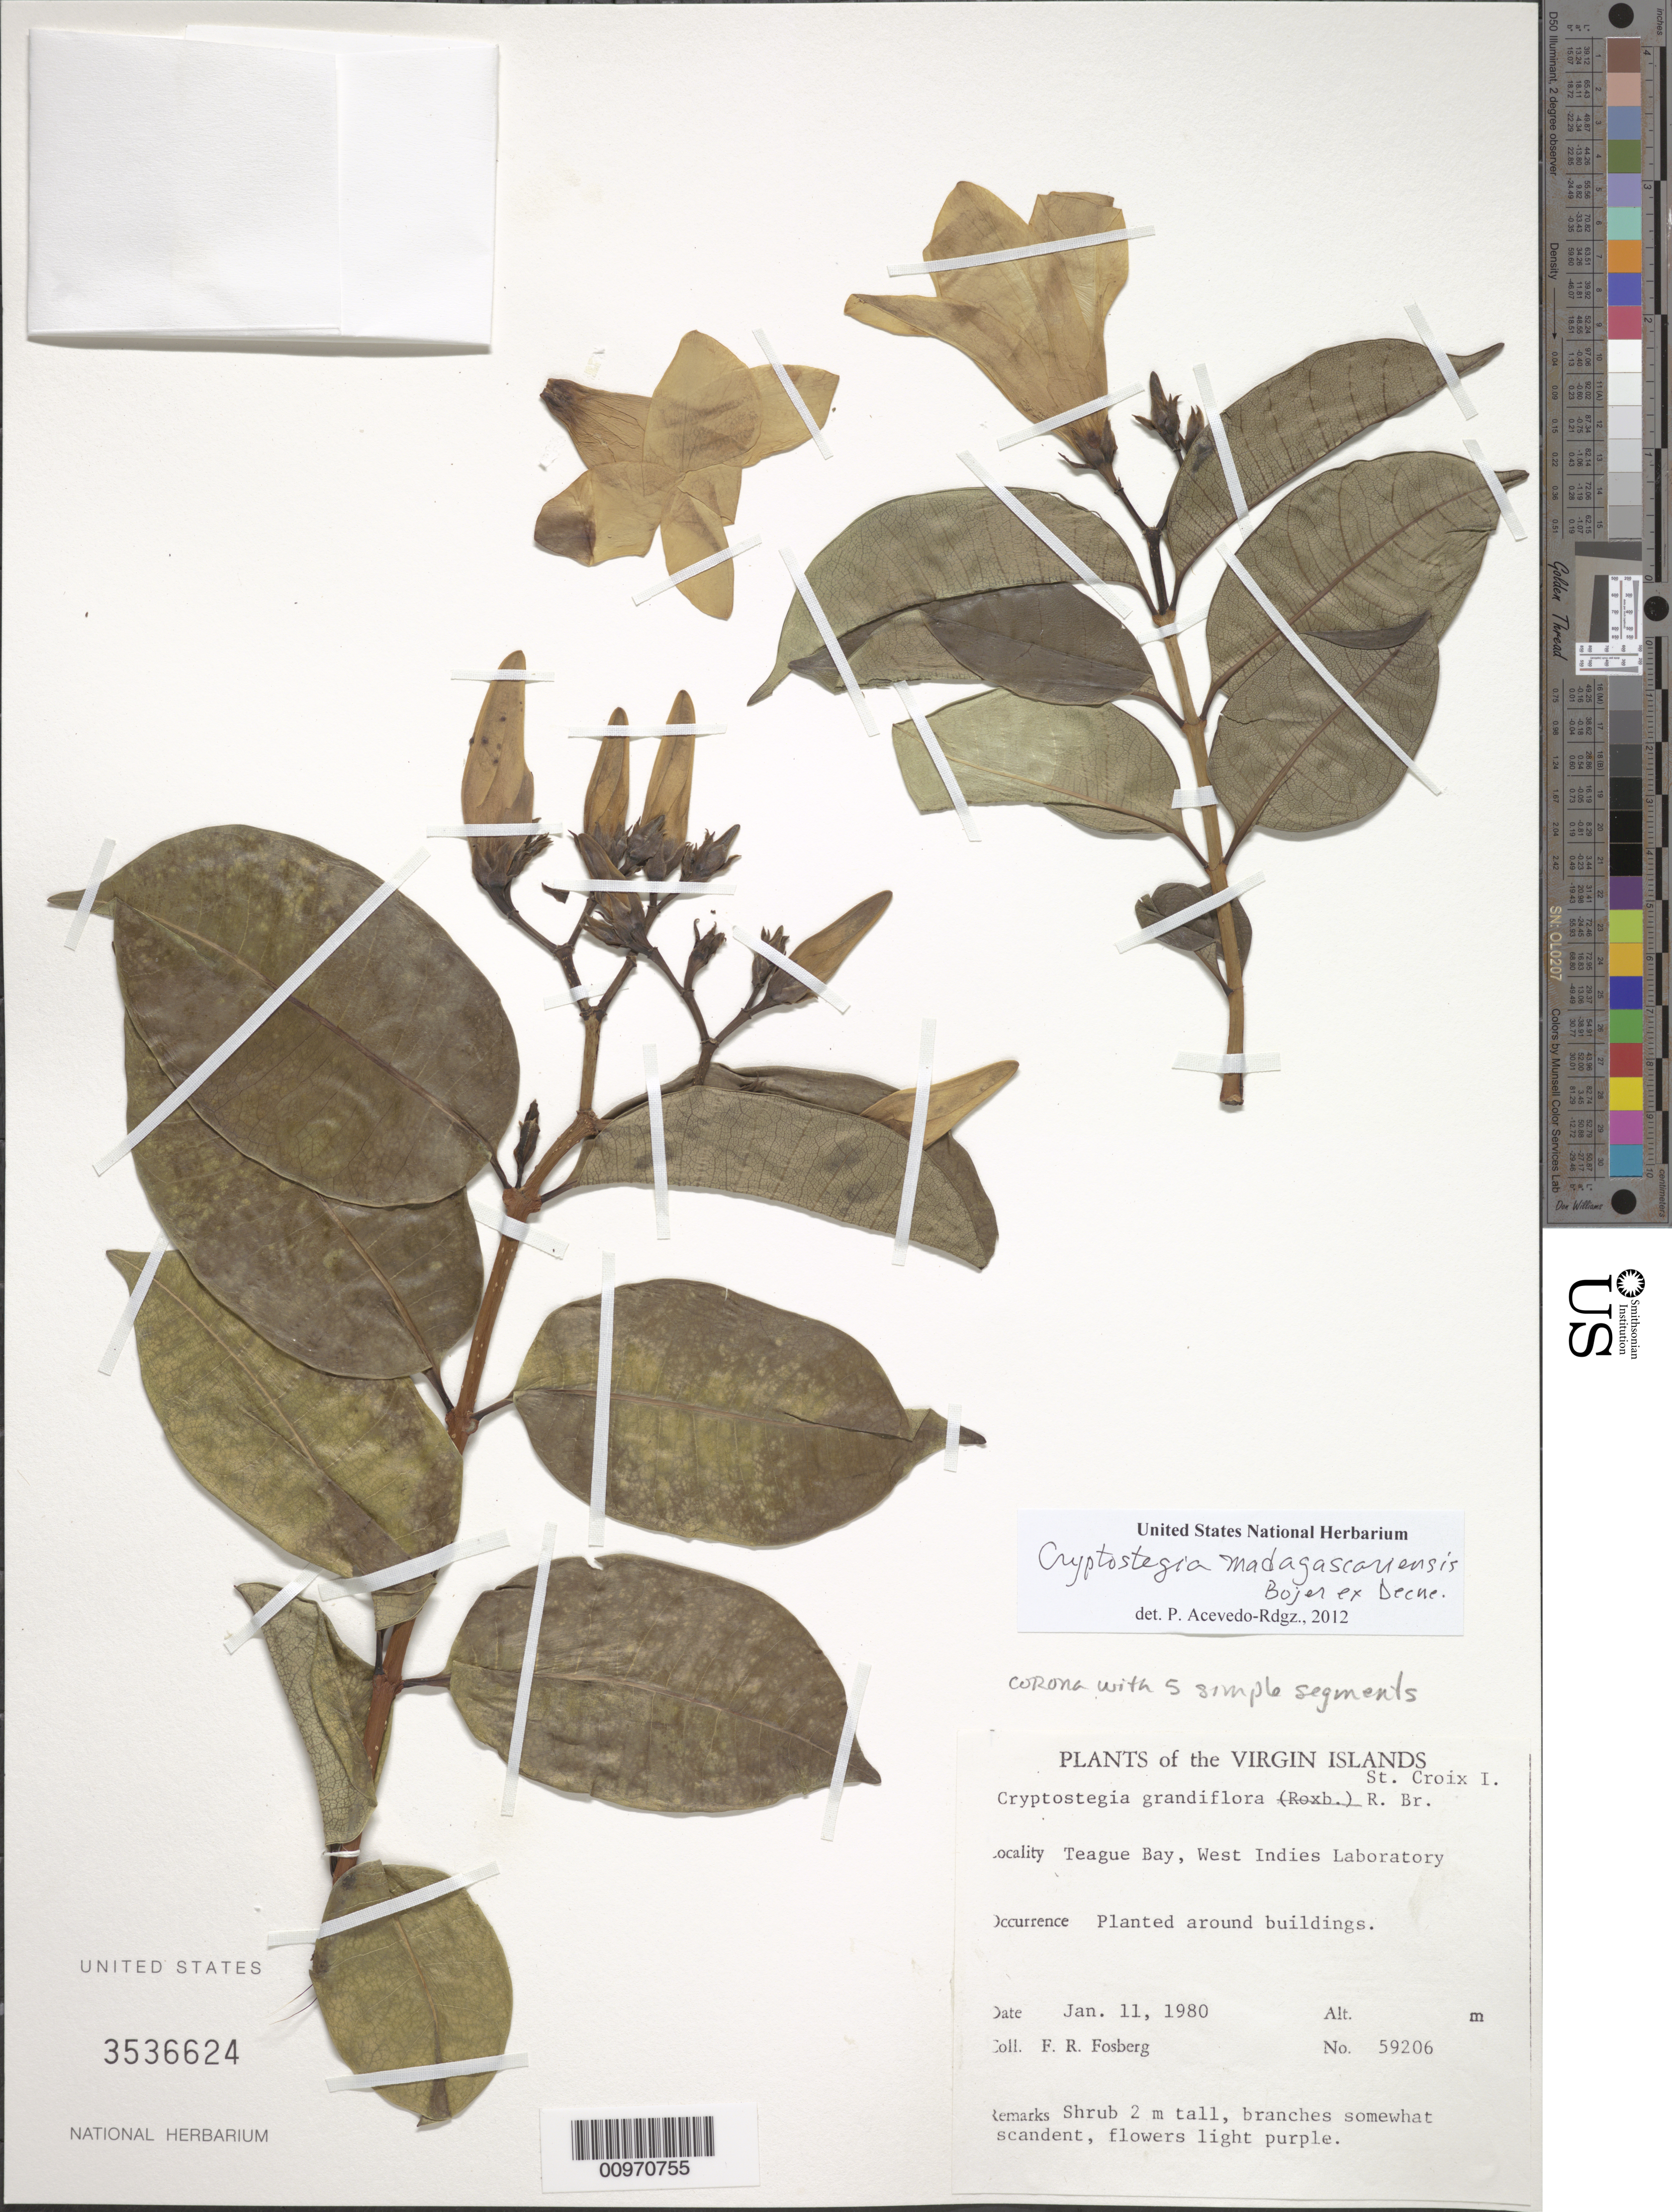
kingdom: Plantae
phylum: Tracheophyta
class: Magnoliopsida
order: Gentianales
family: Apocynaceae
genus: Cryptostegia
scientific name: Cryptostegia madagascariensis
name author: Bojer ex Decne.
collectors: F. R. Fosberg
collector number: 59206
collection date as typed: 11 Jan 1980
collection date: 1980-01-11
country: U.S. Virgin Islands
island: St. Croix I.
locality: Teague Bay, West Indies Laboratory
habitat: Planted around buildings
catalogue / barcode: US 3536624